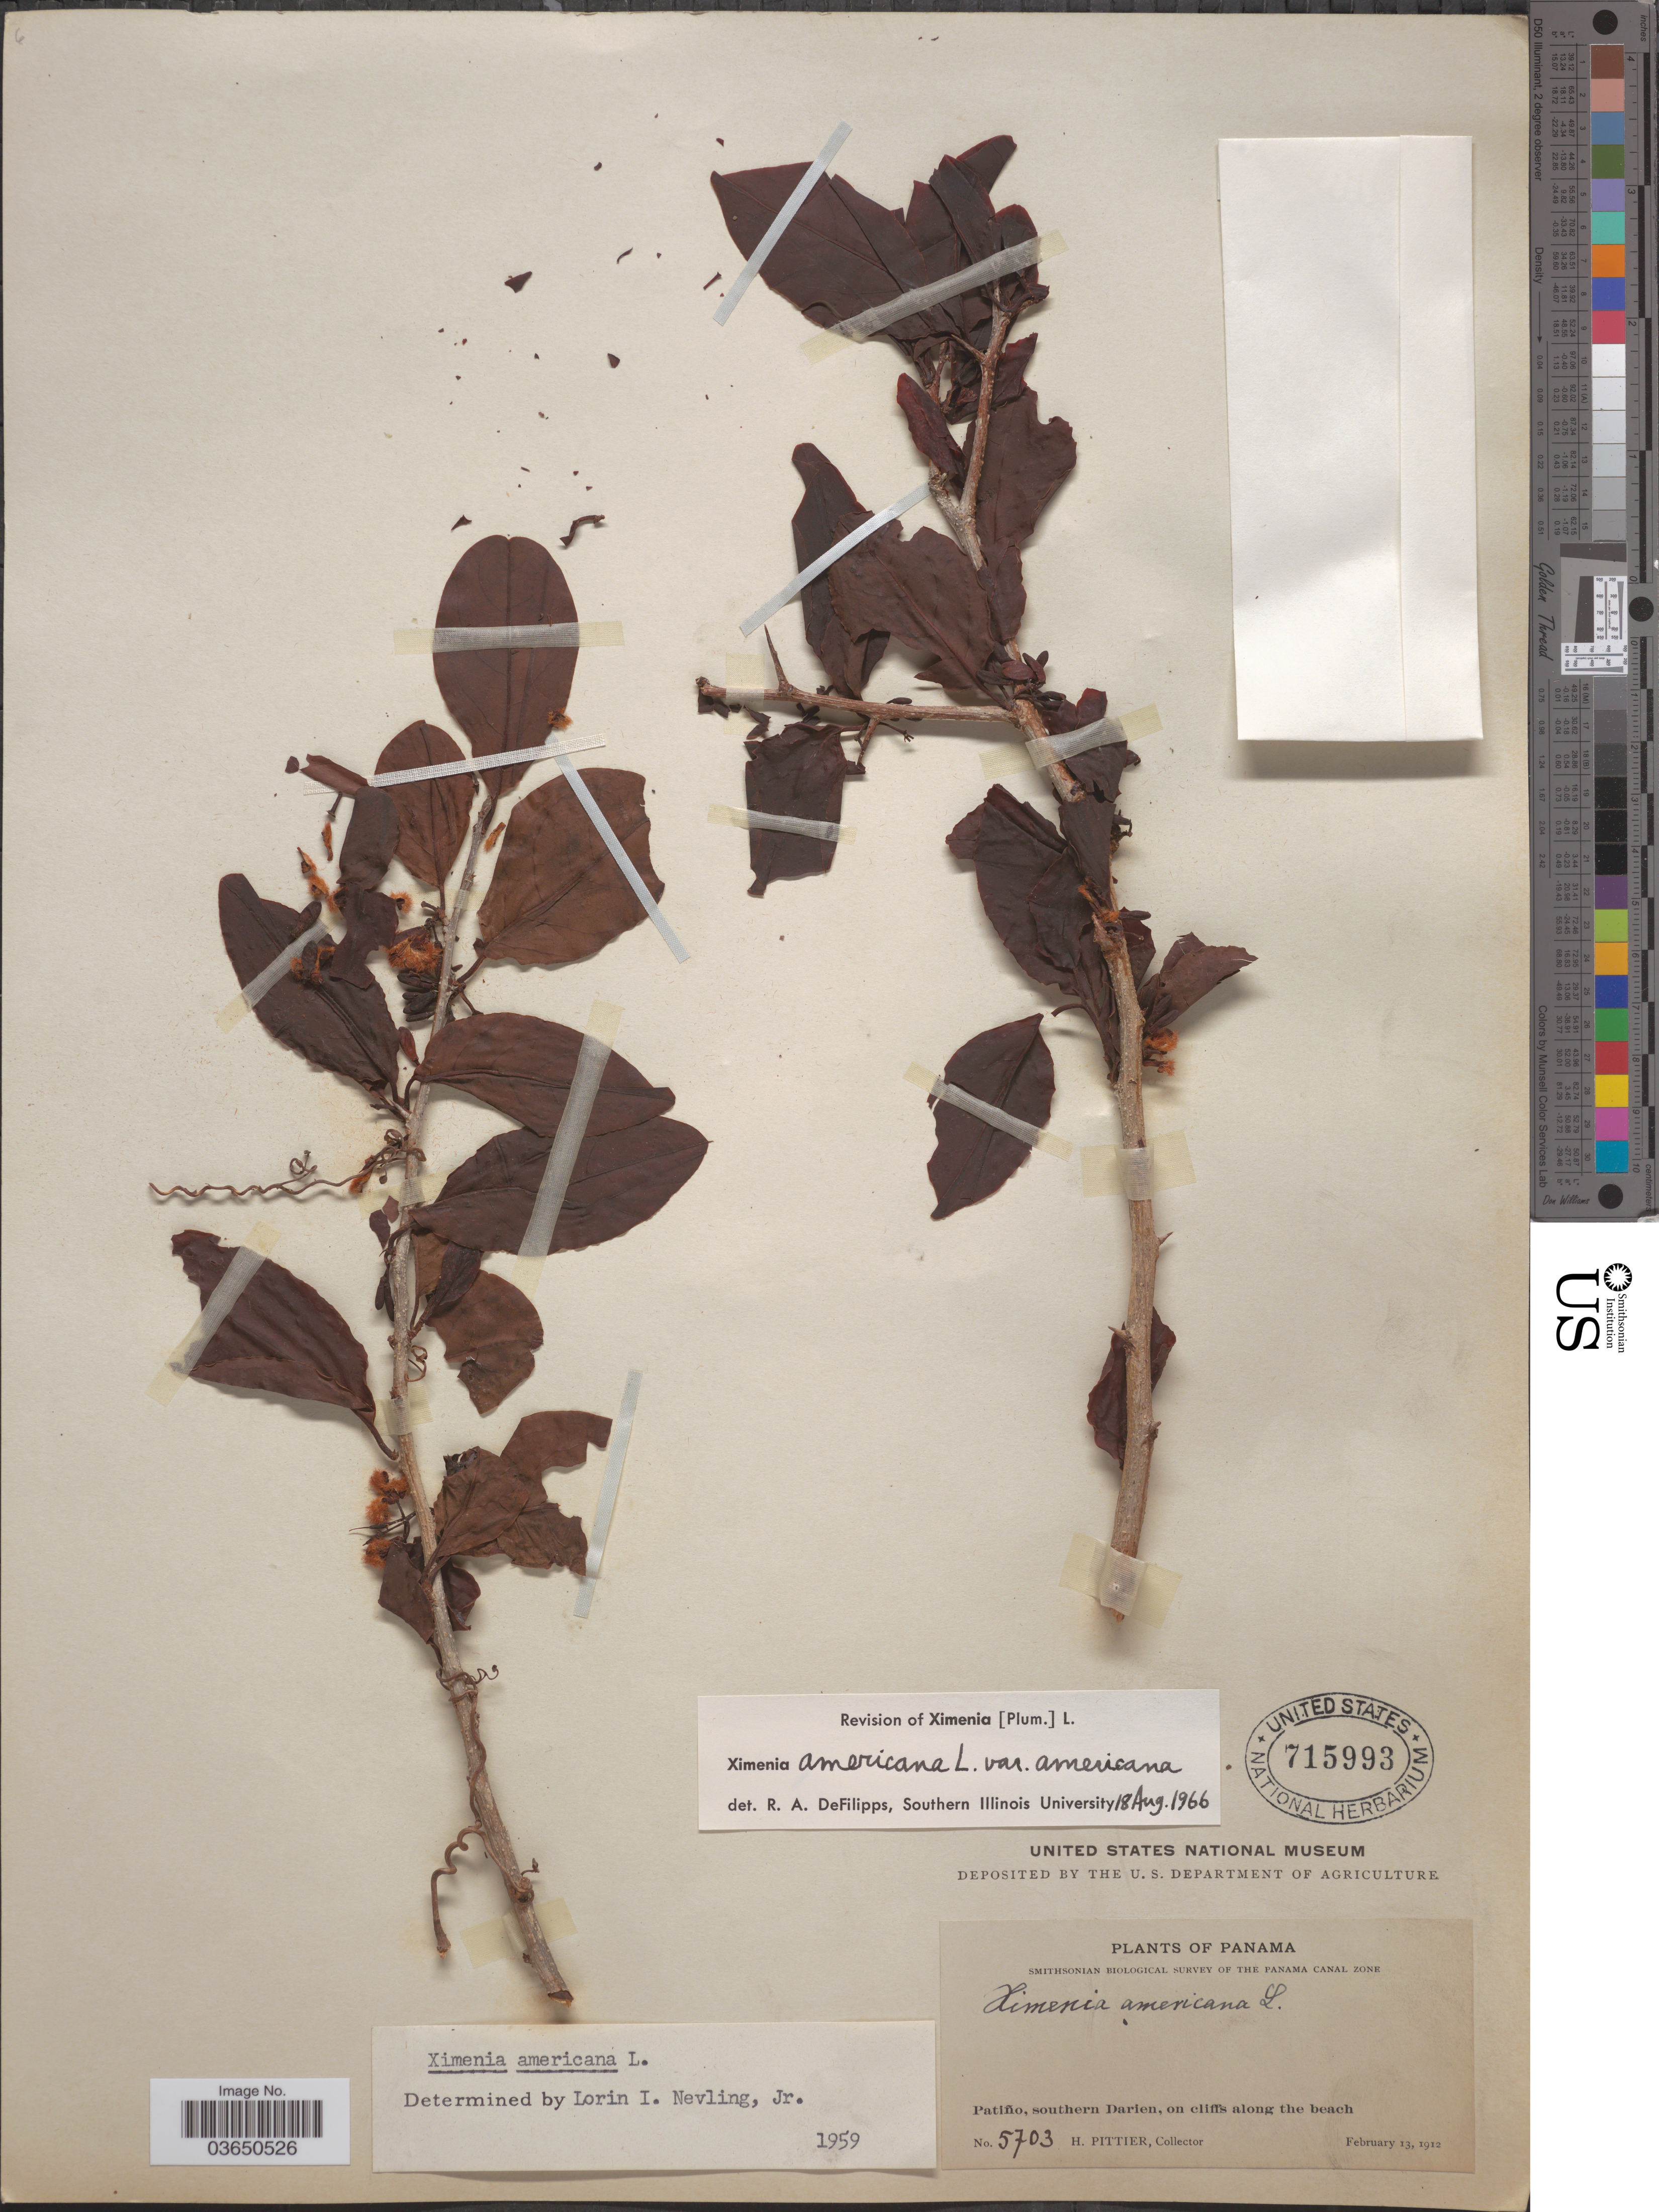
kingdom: Plantae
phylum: Tracheophyta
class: Magnoliopsida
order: Santalales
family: Ximeniaceae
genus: Ximenia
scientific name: Ximenia americana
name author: L.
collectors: H. F. Pittier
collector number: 5703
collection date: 1912-02-13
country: Panama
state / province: Darién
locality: Patiño, southern Darien, on cliffs along the beach.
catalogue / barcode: US 715993